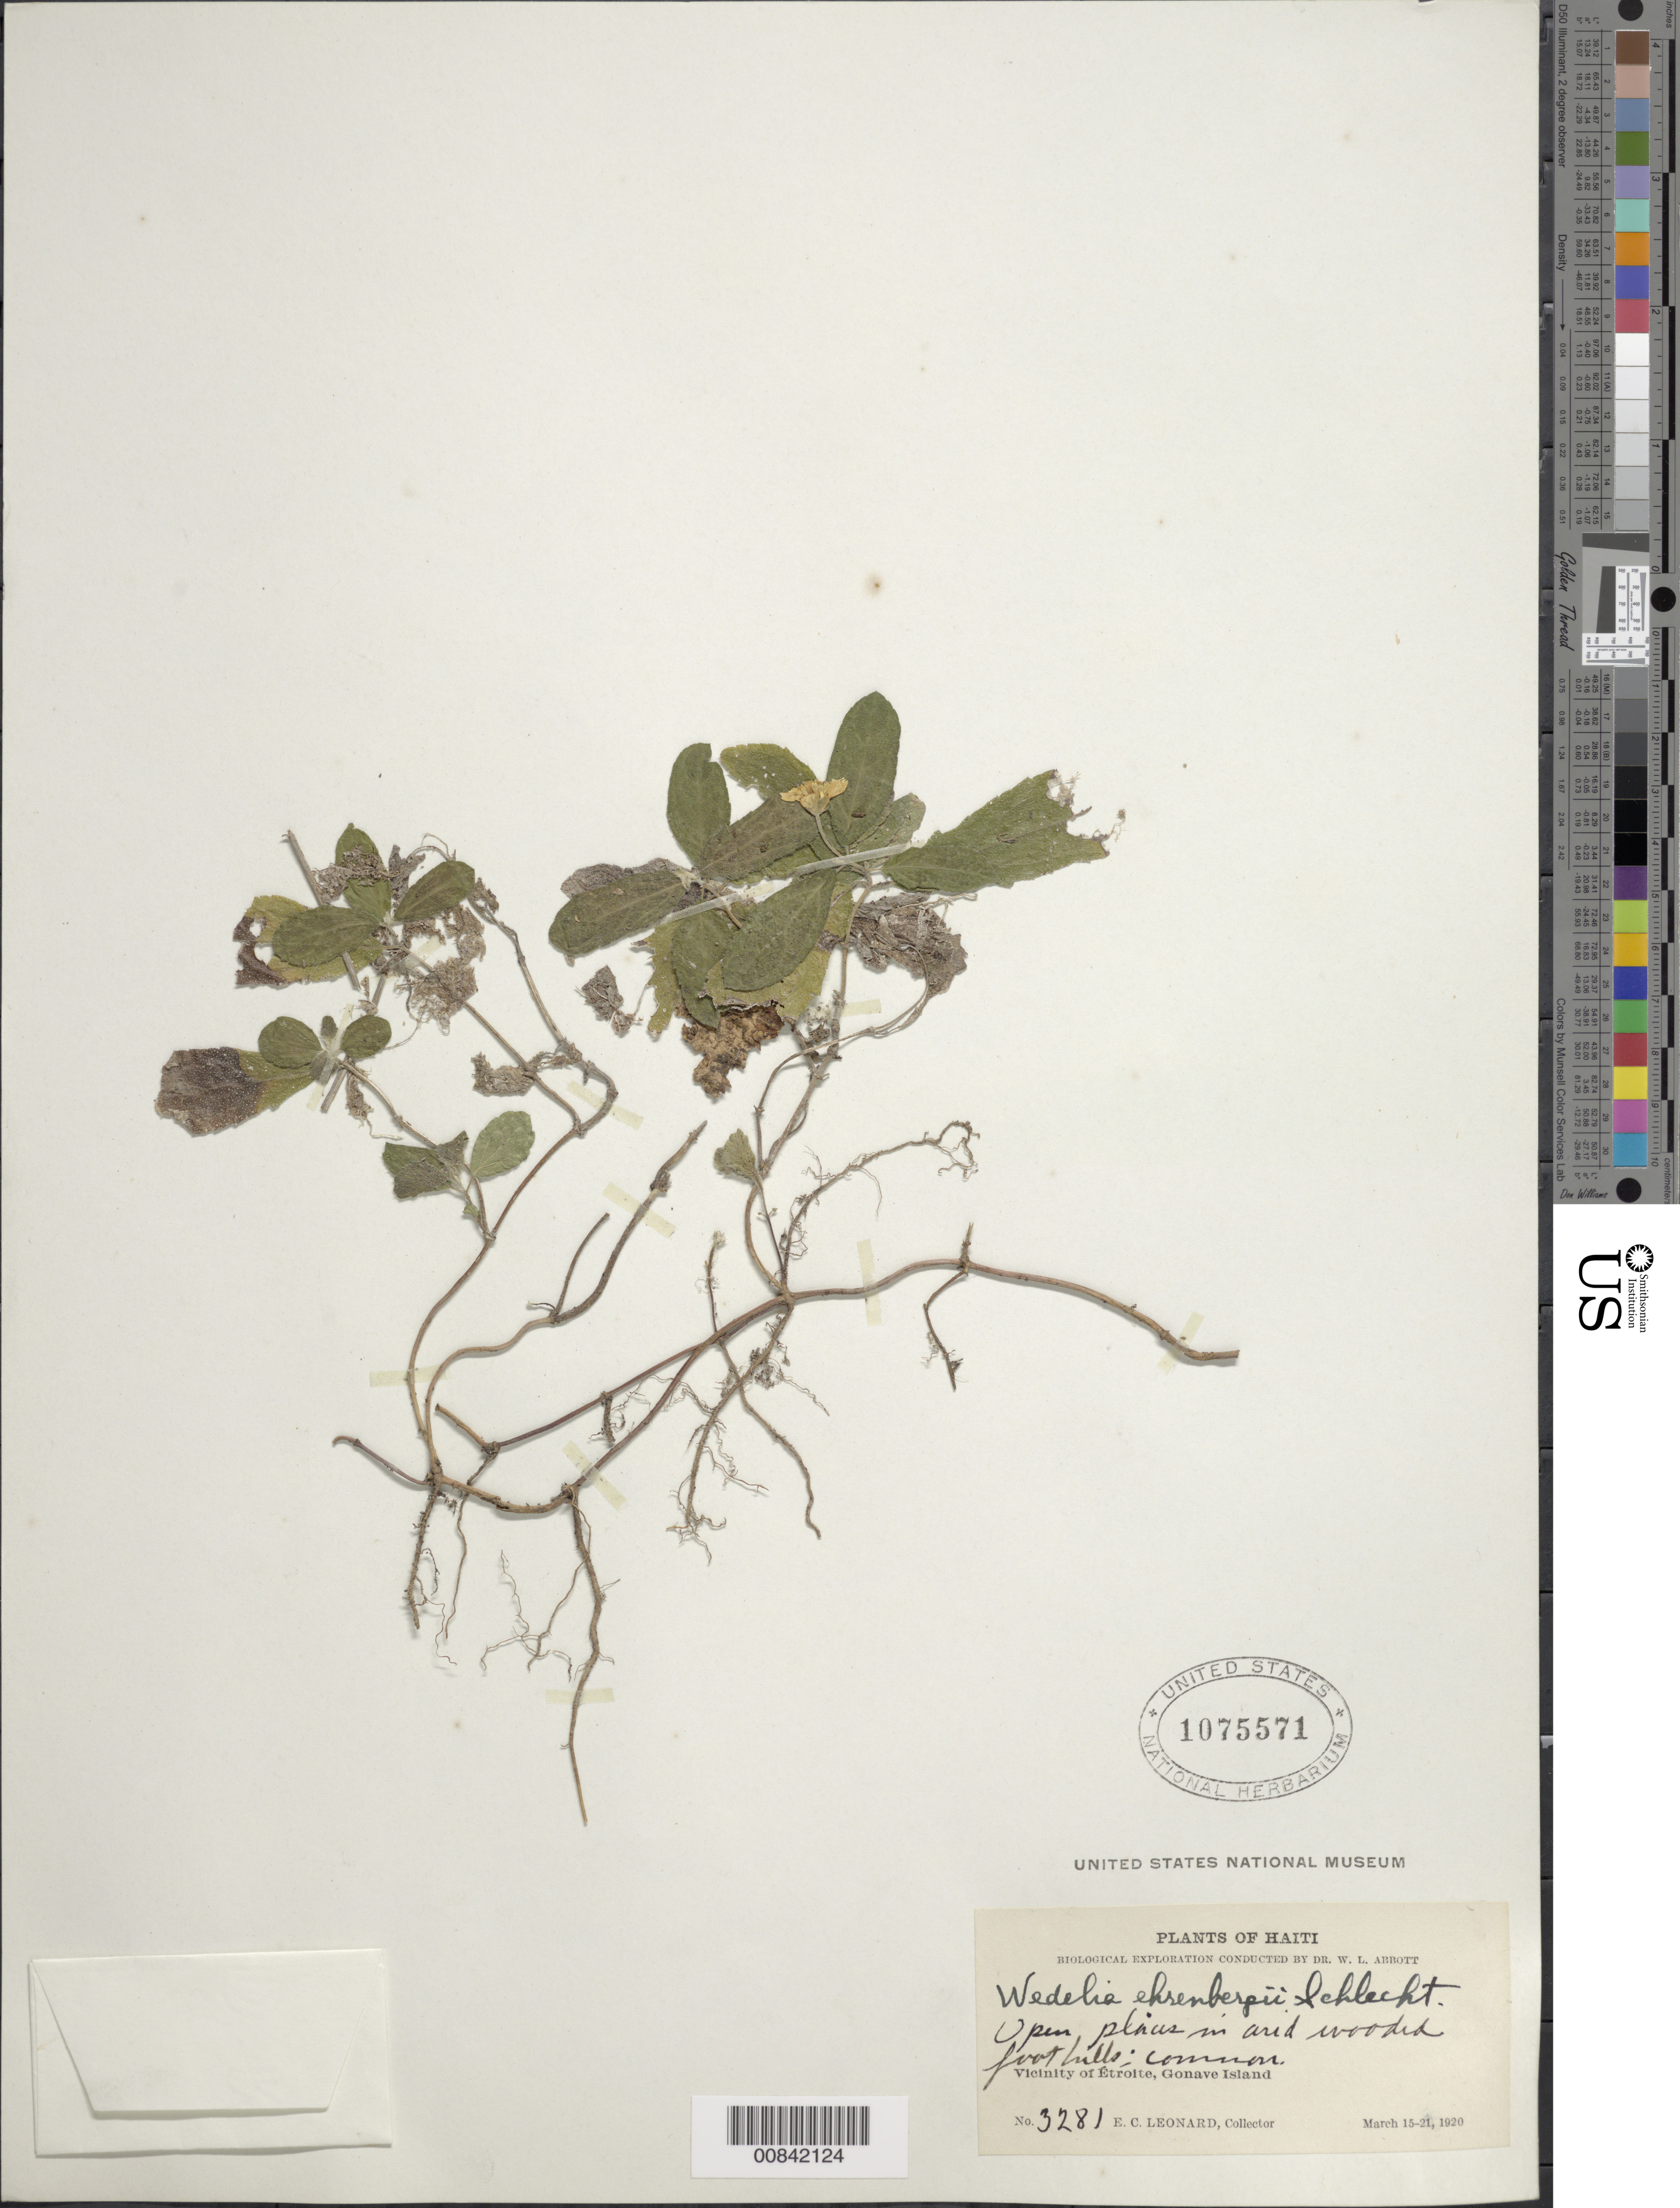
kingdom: Plantae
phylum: Tracheophyta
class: Magnoliopsida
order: Asterales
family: Asteraceae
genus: Wedelia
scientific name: Wedelia ehrenbergii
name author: Less.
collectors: E. C. Leonard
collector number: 3281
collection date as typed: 15 Mar 1920 to 21 Mar 1920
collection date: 1920-03-15/1920-03-21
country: Haiti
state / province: Ouest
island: Île de la Gonâve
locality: Vicinity of Étroite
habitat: Open places in arid wooded foot hills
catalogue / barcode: US 1075571